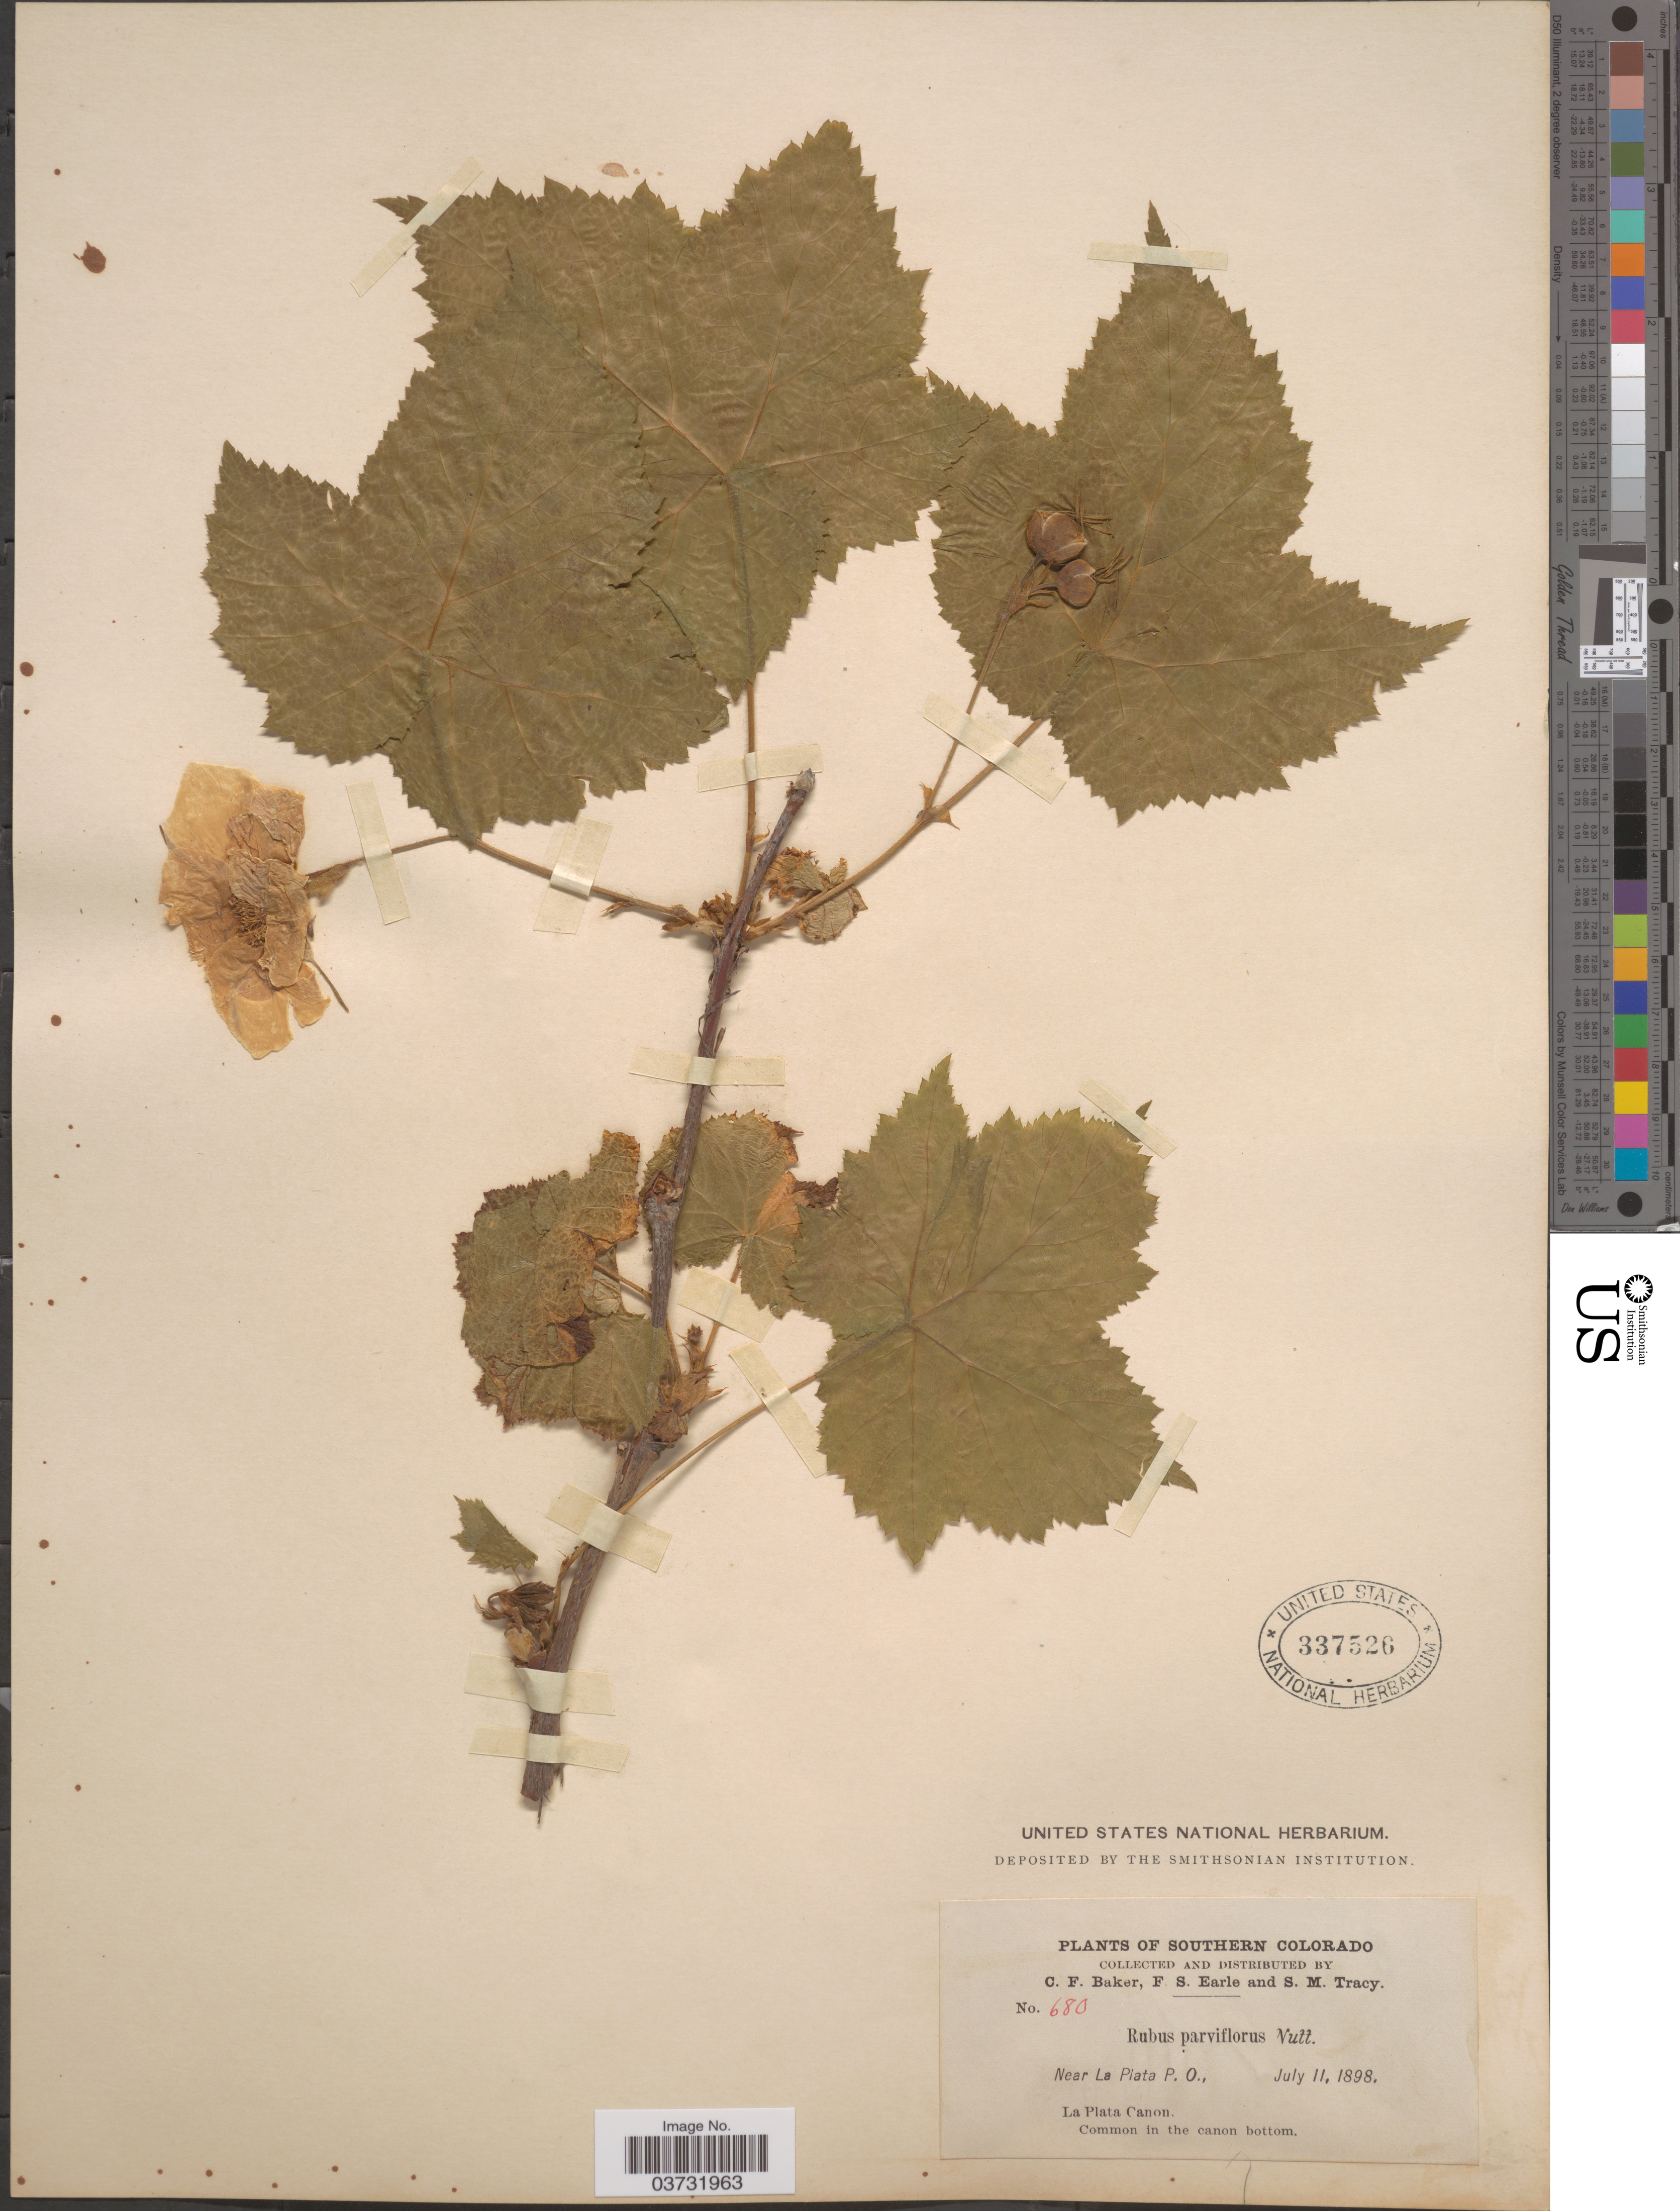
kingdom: Plantae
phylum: Tracheophyta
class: Magnoliopsida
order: Rosales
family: Rosaceae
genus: Rubus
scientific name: Rubus parviflorus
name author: Nutt.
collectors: C. F. Baker, F. S. Earle & S. M. Tracy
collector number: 680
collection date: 1898-07-11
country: United States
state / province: Colorado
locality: Southern Colorado. Near La Plata P. O., La Plata Canon. In the canon bottom.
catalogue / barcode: US 337526